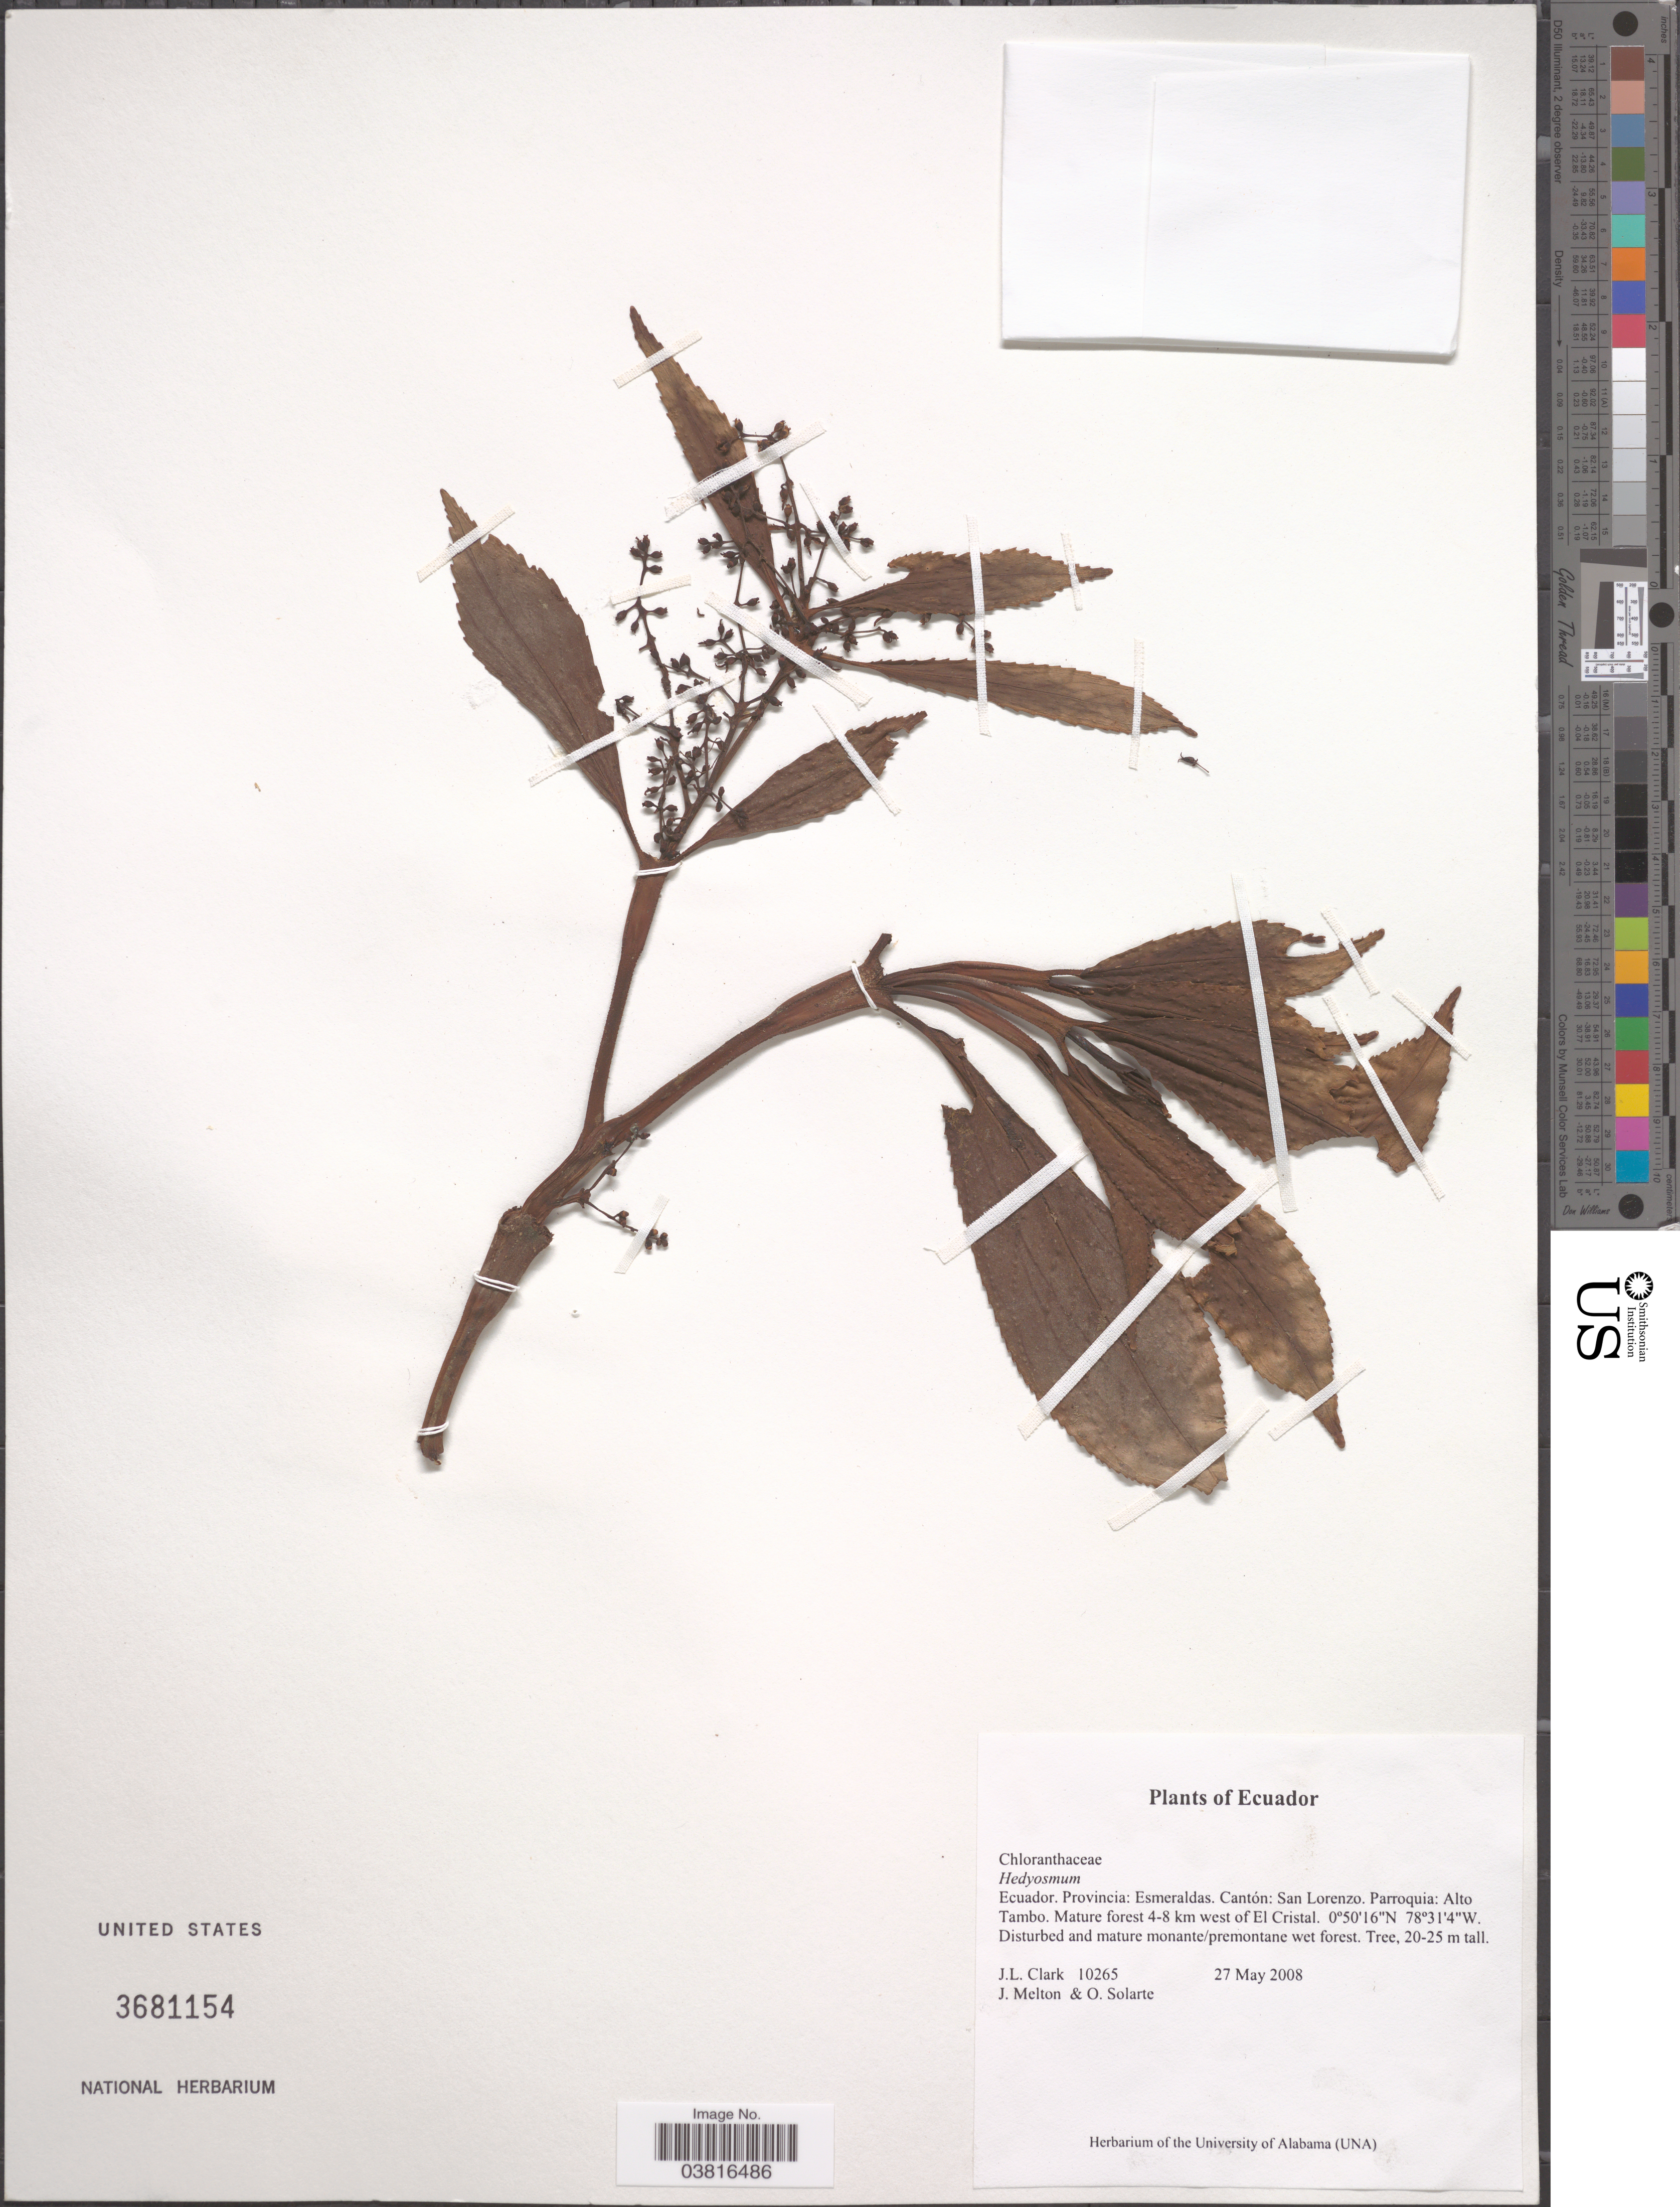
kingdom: Plantae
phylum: Tracheophyta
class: Magnoliopsida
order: Chloranthales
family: Chloranthaceae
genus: Hedyosmum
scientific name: Hedyosmum sp.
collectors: J. L. Clark, J. Melton & O. Solarte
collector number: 10265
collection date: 2008-05-27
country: Ecuador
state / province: Esmeraldas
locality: Cantón: San Lorenzo. Parroquia: Alto Tambo. Mature forest 4-8 km west of El Cristal.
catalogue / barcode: US 3681154